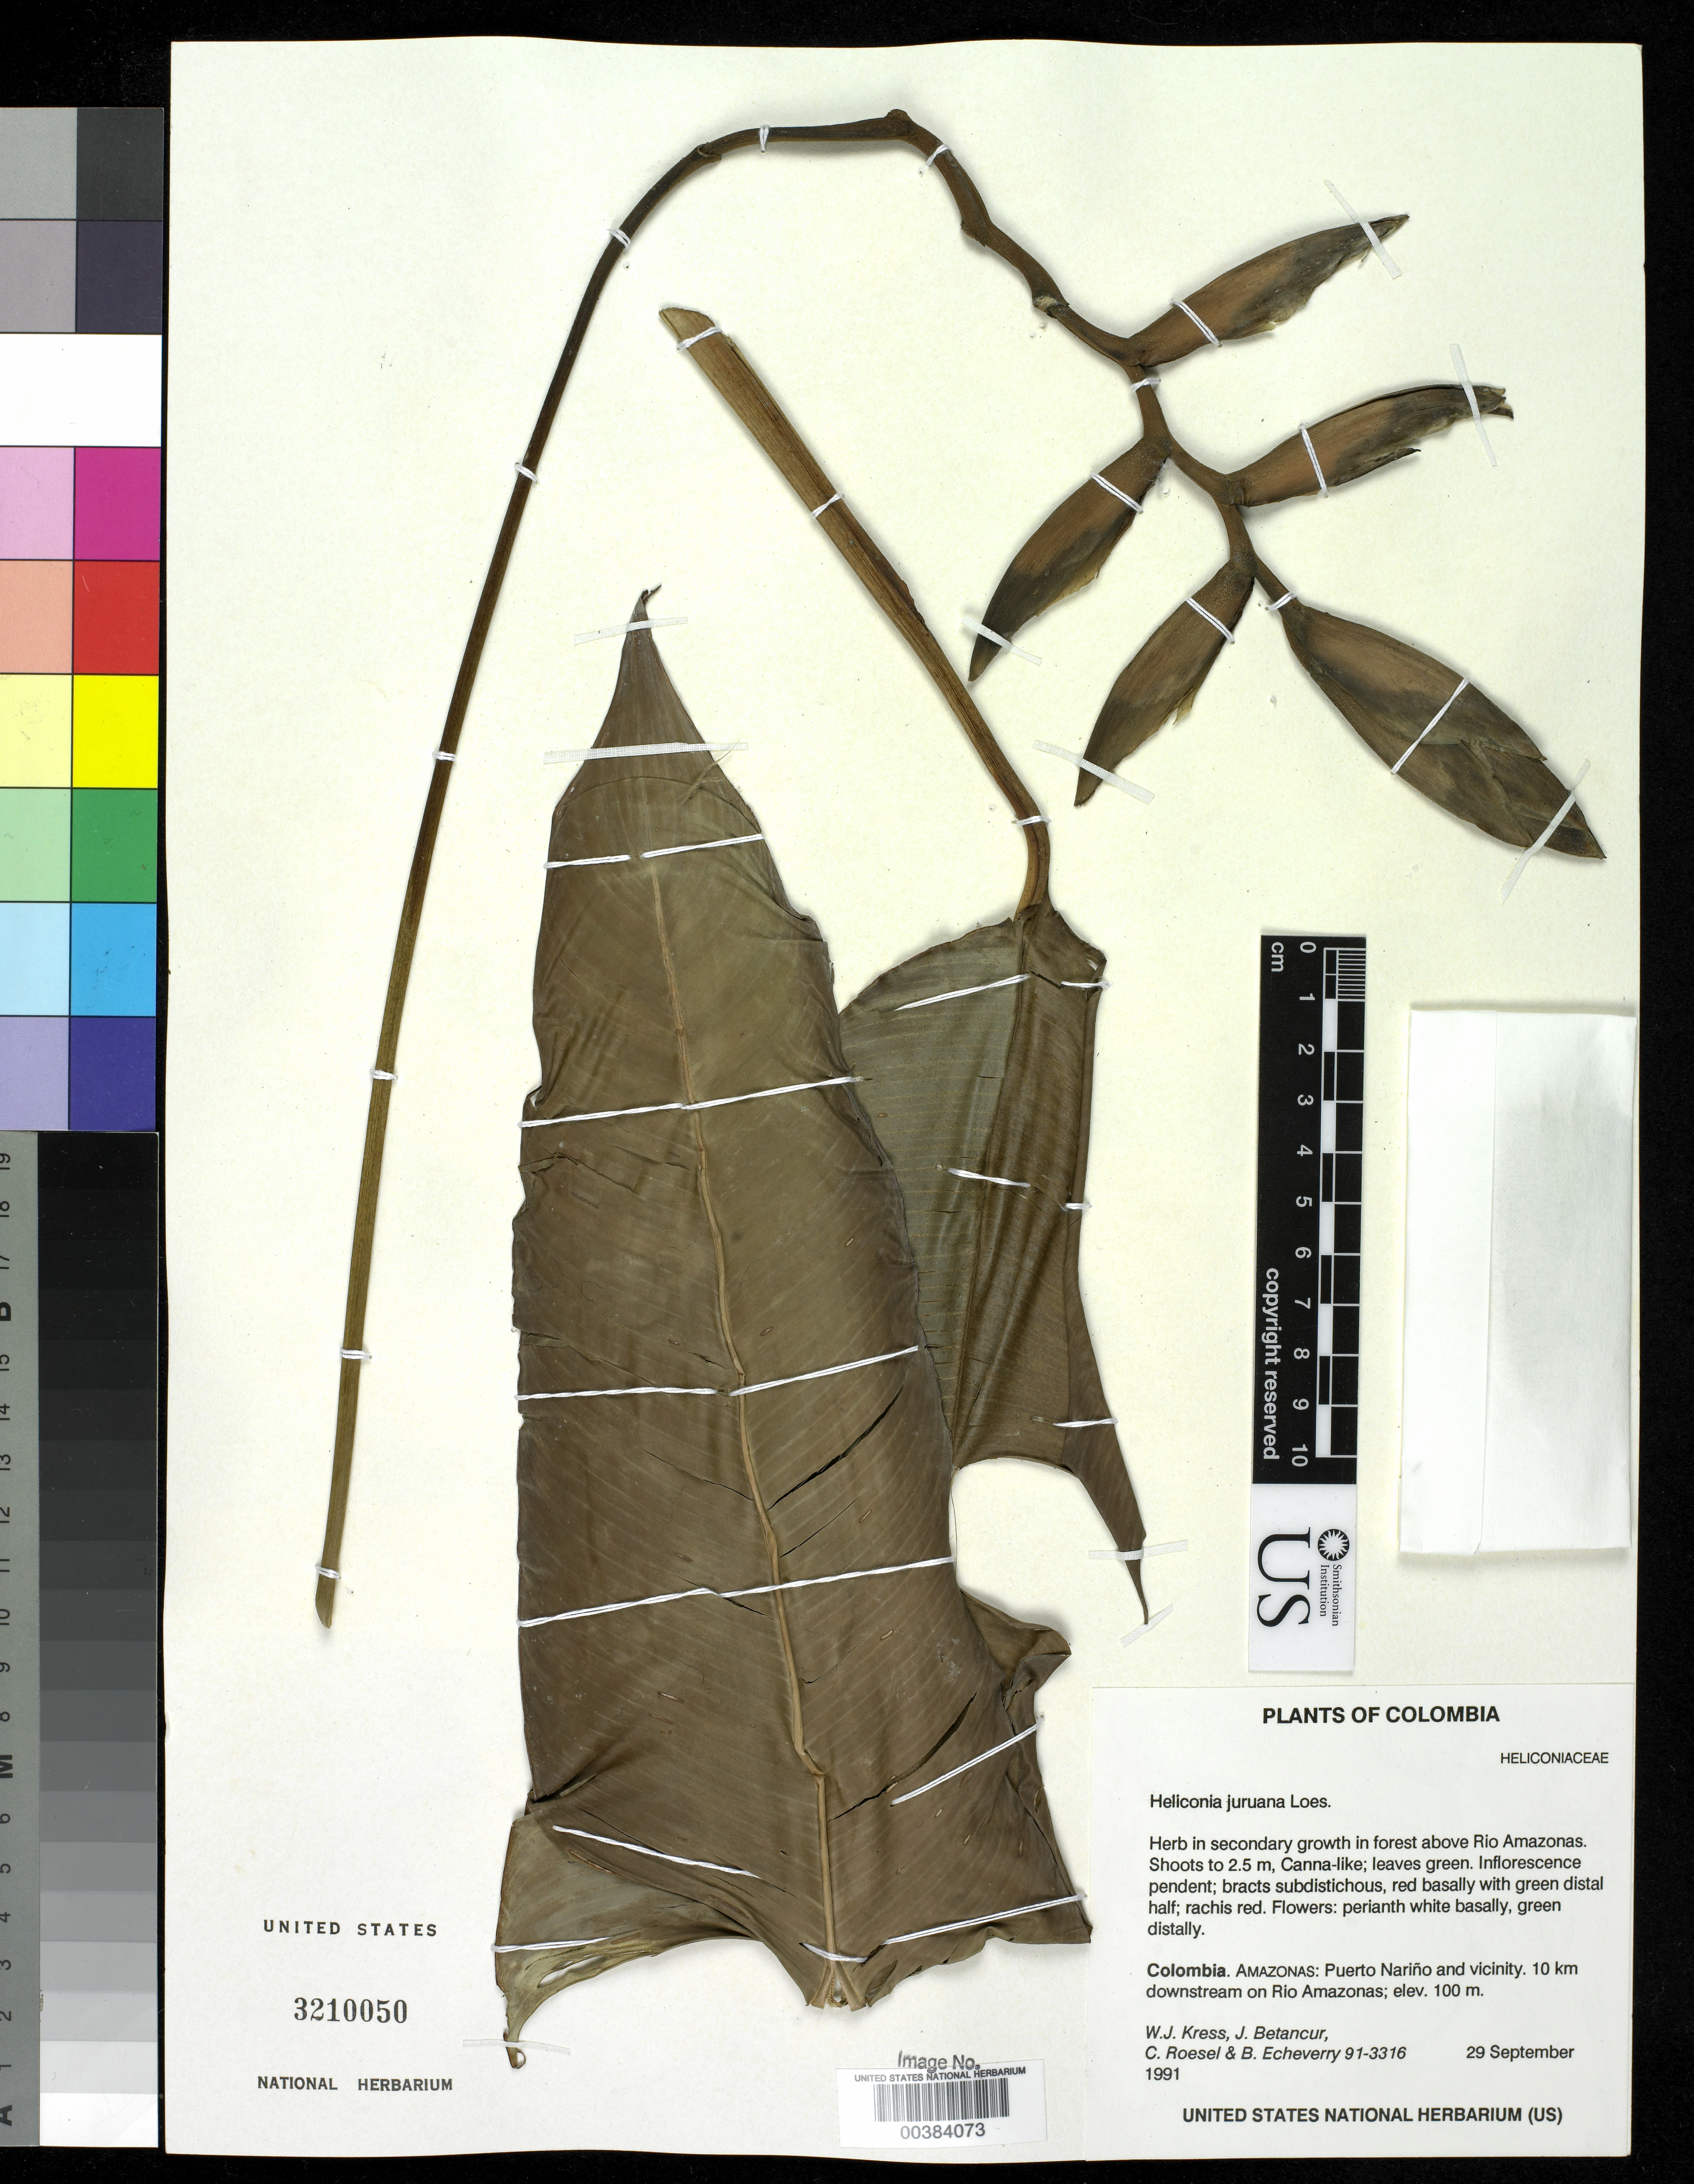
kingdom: Plantae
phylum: Tracheophyta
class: Liliopsida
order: Zingiberales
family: Heliconiaceae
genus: Heliconia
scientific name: Heliconia juruana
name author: Loes.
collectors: W. J. Kress, J. C. Betancur, C. S. Roesel & B. Echeverry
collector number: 91-3316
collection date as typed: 29 Sep 1991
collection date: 1991-09-29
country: Colombia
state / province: Amazônas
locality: Puerto Narino and vicinity. downstream on Rio Amazonas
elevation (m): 100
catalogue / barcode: US 3210050